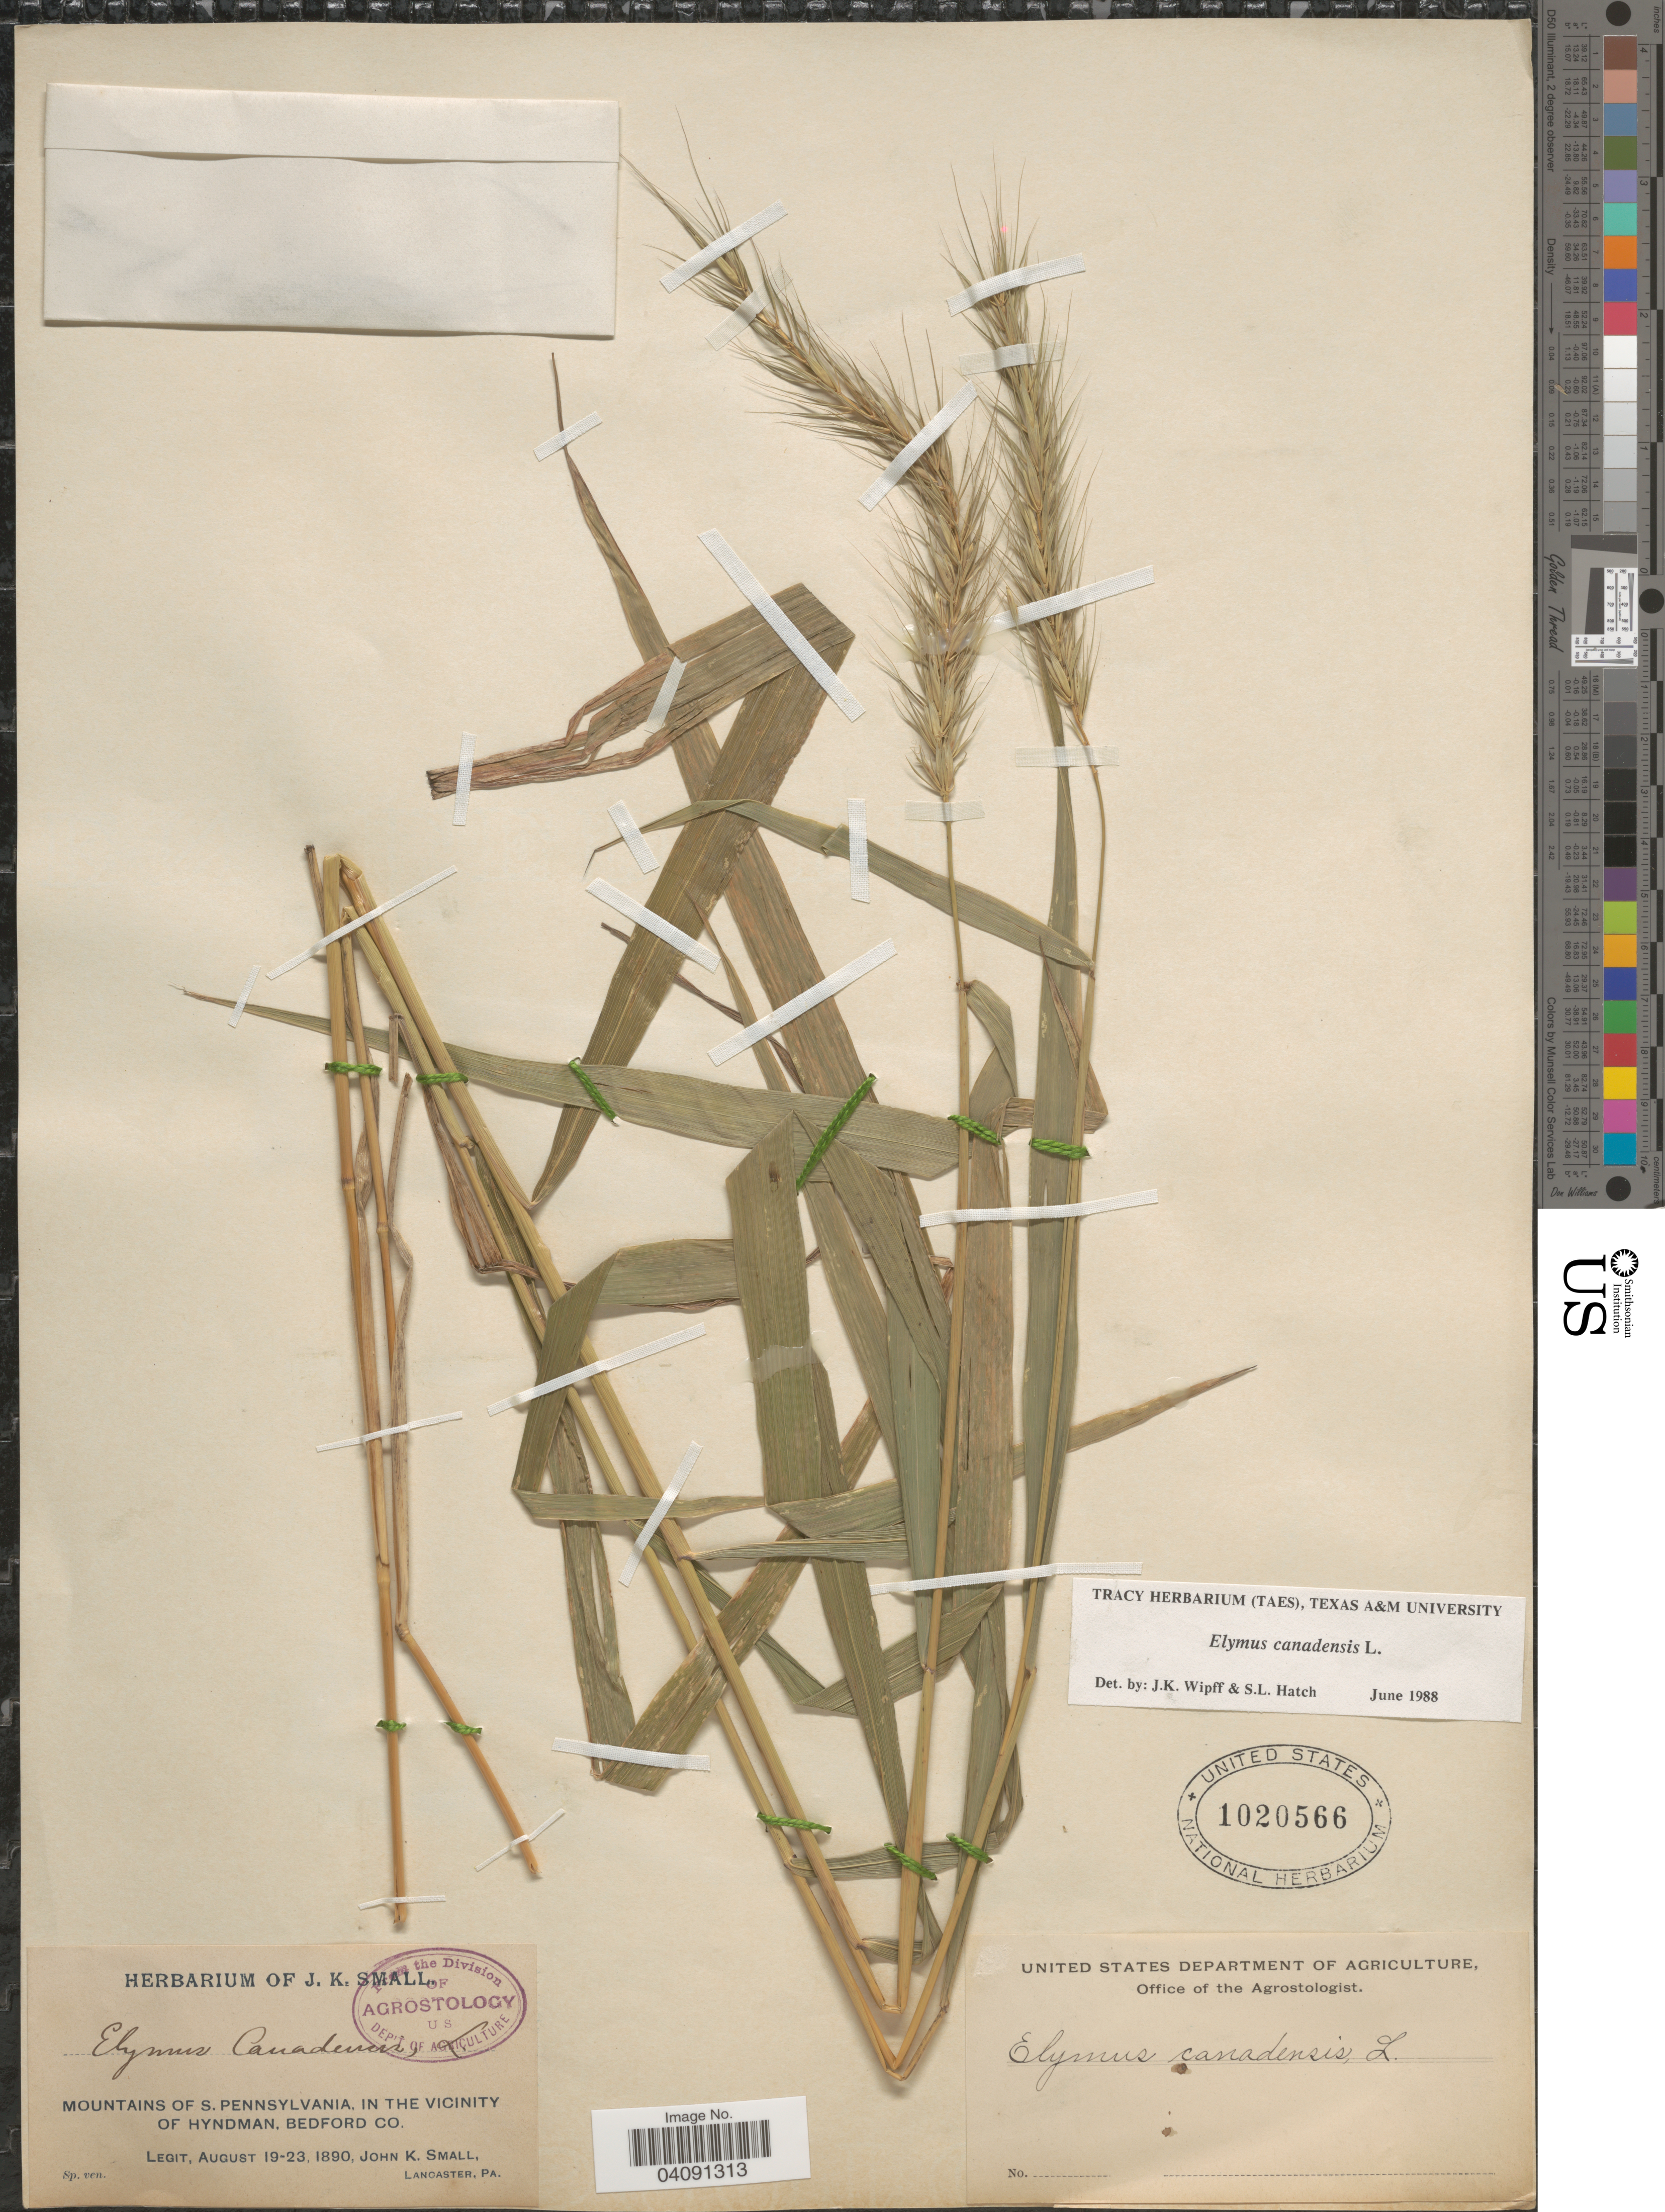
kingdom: Plantae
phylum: Tracheophyta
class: Liliopsida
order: Poales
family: Poaceae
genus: Elymus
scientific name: Elymus canadensis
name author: L.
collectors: J. K. Small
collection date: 1890-08-19/1890-08-23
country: United States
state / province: Pennsylvania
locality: Mountains of S. Pennsylvania, in the vicinity of Hyndman, Bedford Co.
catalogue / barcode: US 1020566